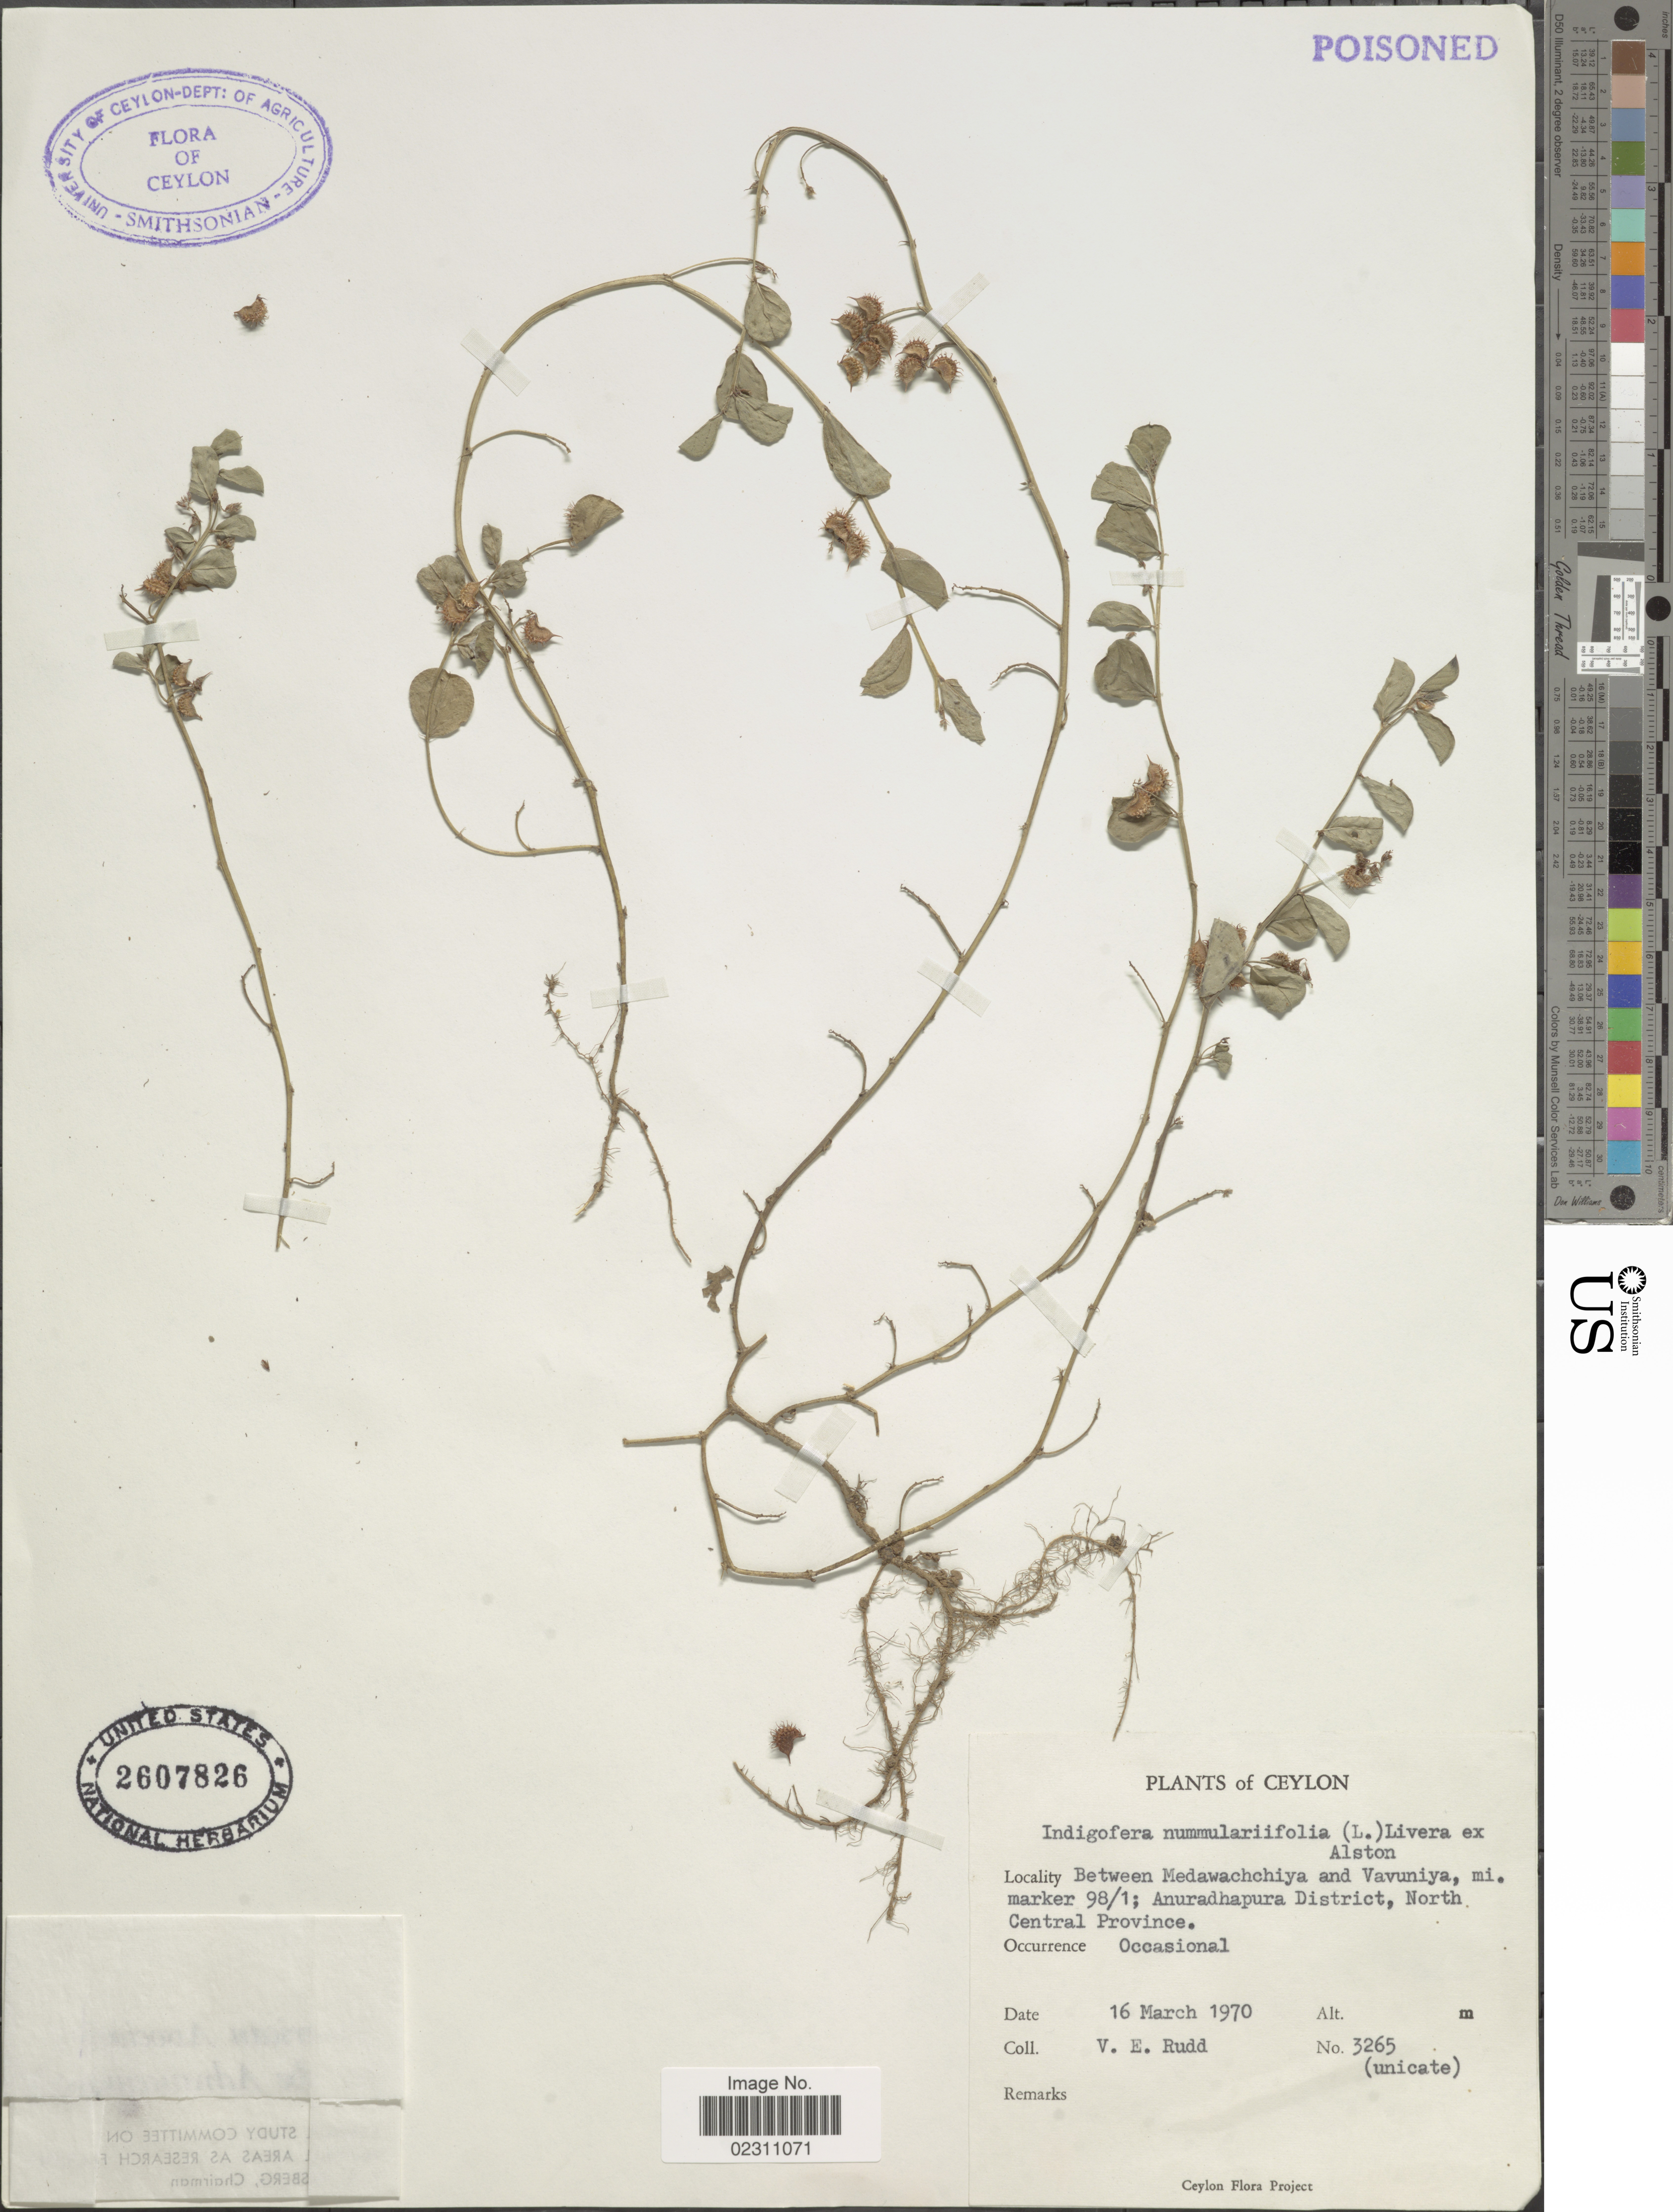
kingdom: Plantae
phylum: Tracheophyta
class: Magnoliopsida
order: Fabales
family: Fabaceae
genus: Indigofera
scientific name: Indigofera nummulariifolia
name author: (L.) Livera ex Alston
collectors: V. E. Rudd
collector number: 3265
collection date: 1970-03-16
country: Sri Lanka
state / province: North Central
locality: Ceyon, between Medawachchiya and Vavuniya, mi. marker 98/1, Anuradhapura District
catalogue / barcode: US 2607826